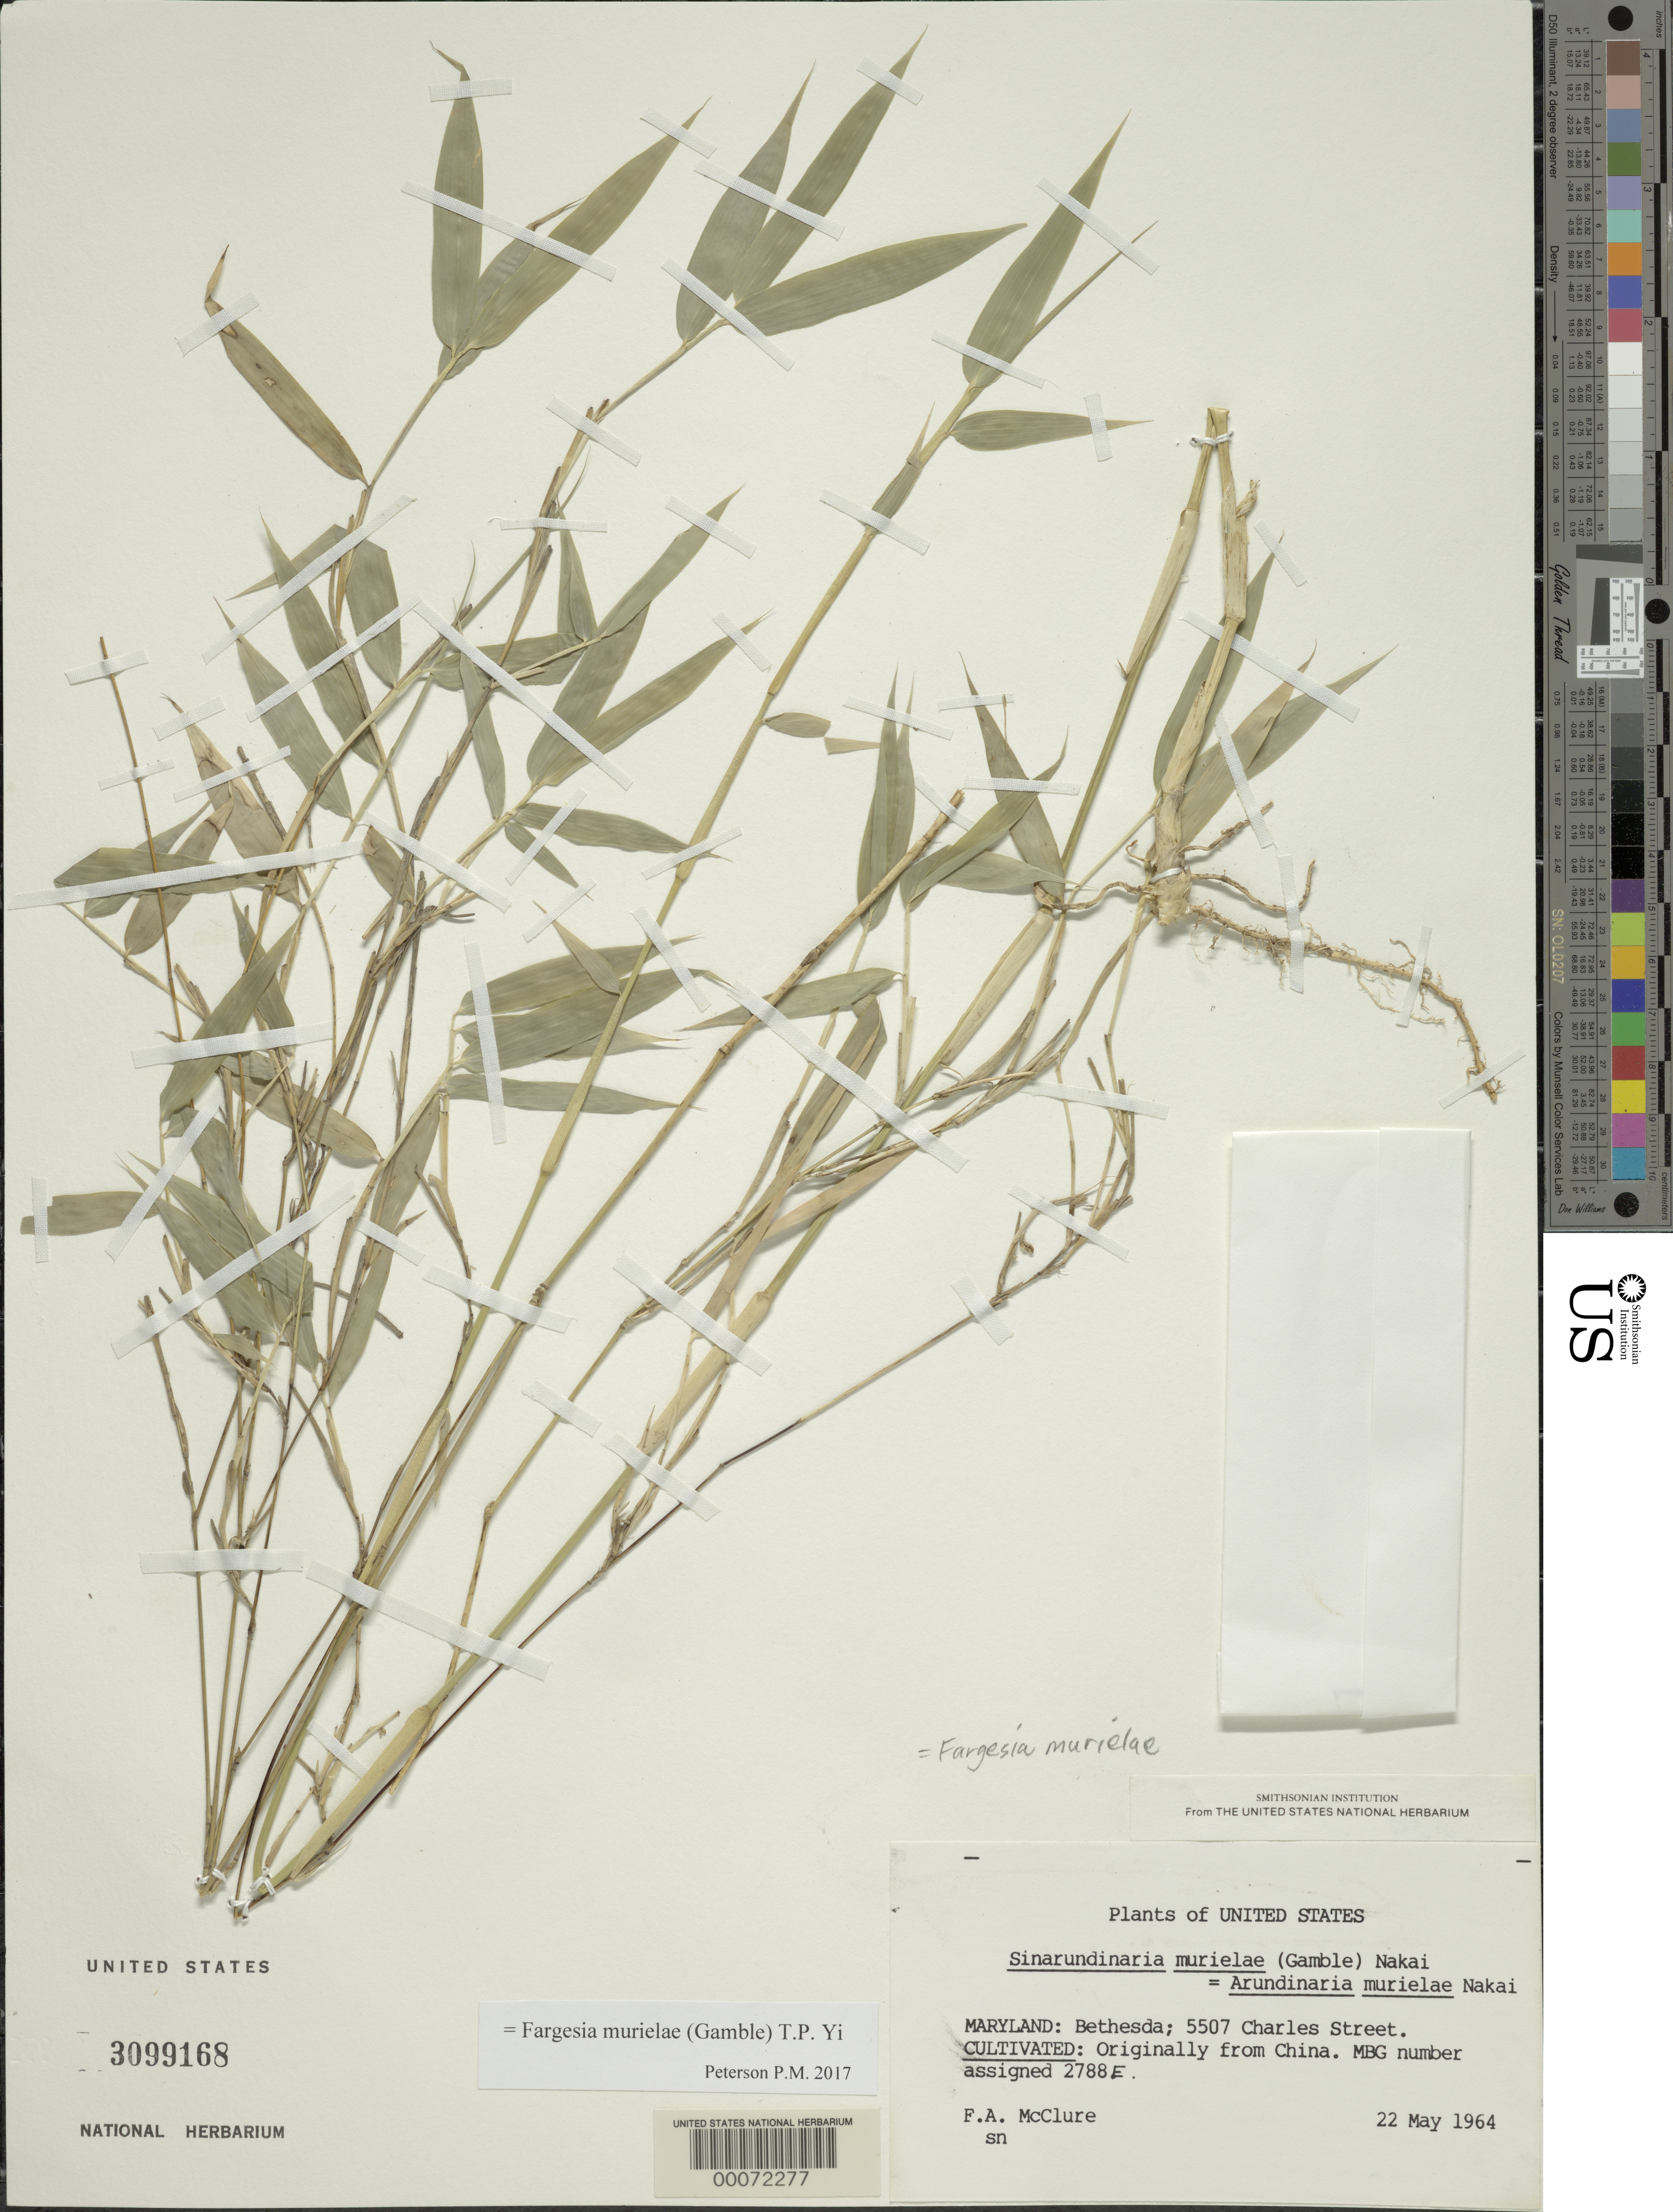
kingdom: Plantae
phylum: Tracheophyta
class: Liliopsida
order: Poales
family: Poaceae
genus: Fargesia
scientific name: Fargesia murielae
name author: (Gamble) T.P. Yi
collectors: F. A. McClure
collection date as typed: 22 May 1964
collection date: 1964-05-22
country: United States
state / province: Maryland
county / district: Montgomery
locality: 5507 Charles Street, Bethesda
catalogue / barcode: US 3099168